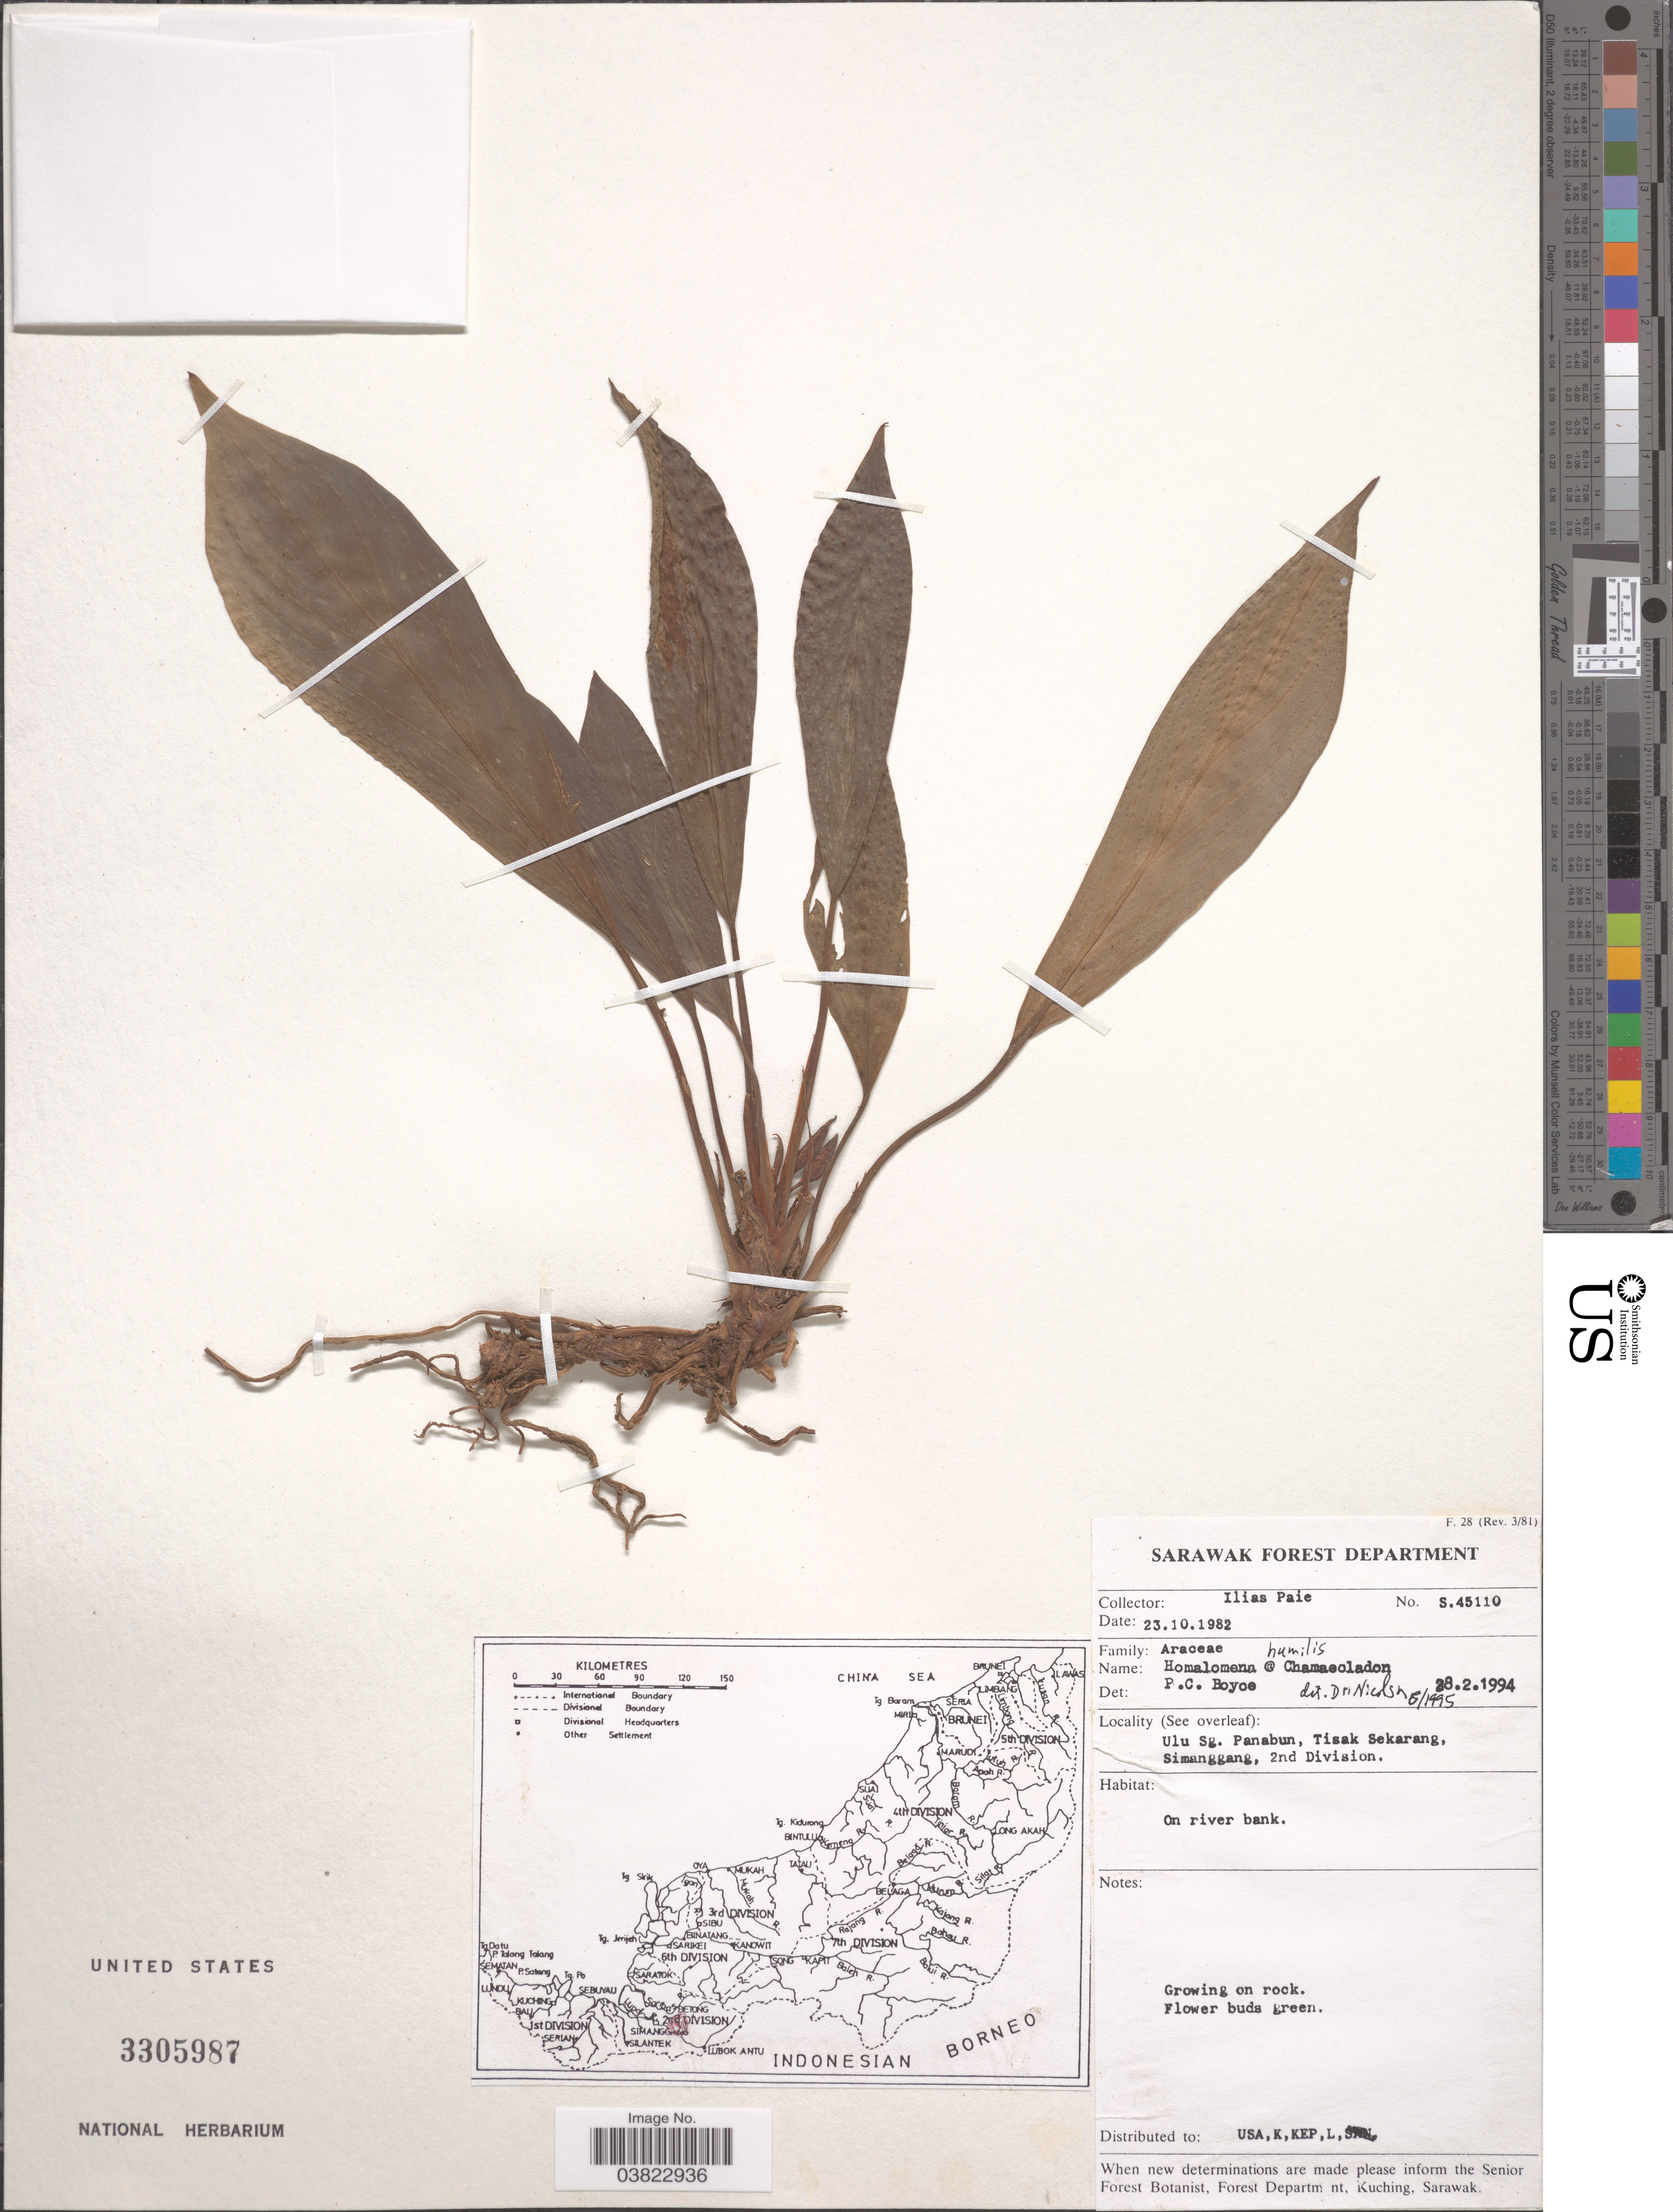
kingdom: Plantae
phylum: Tracheophyta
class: Liliopsida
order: Alismatales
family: Araceae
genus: Homalomena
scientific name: Homalomena humilis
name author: (Jack) Hook. f.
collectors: I. bin Paie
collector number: S.45110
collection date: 1982-10-23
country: Malaysia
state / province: Sarawak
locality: Ulu Sg. Panabun, Tisak Sekarang, Simanngang, 2nd Division.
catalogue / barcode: US 3305987